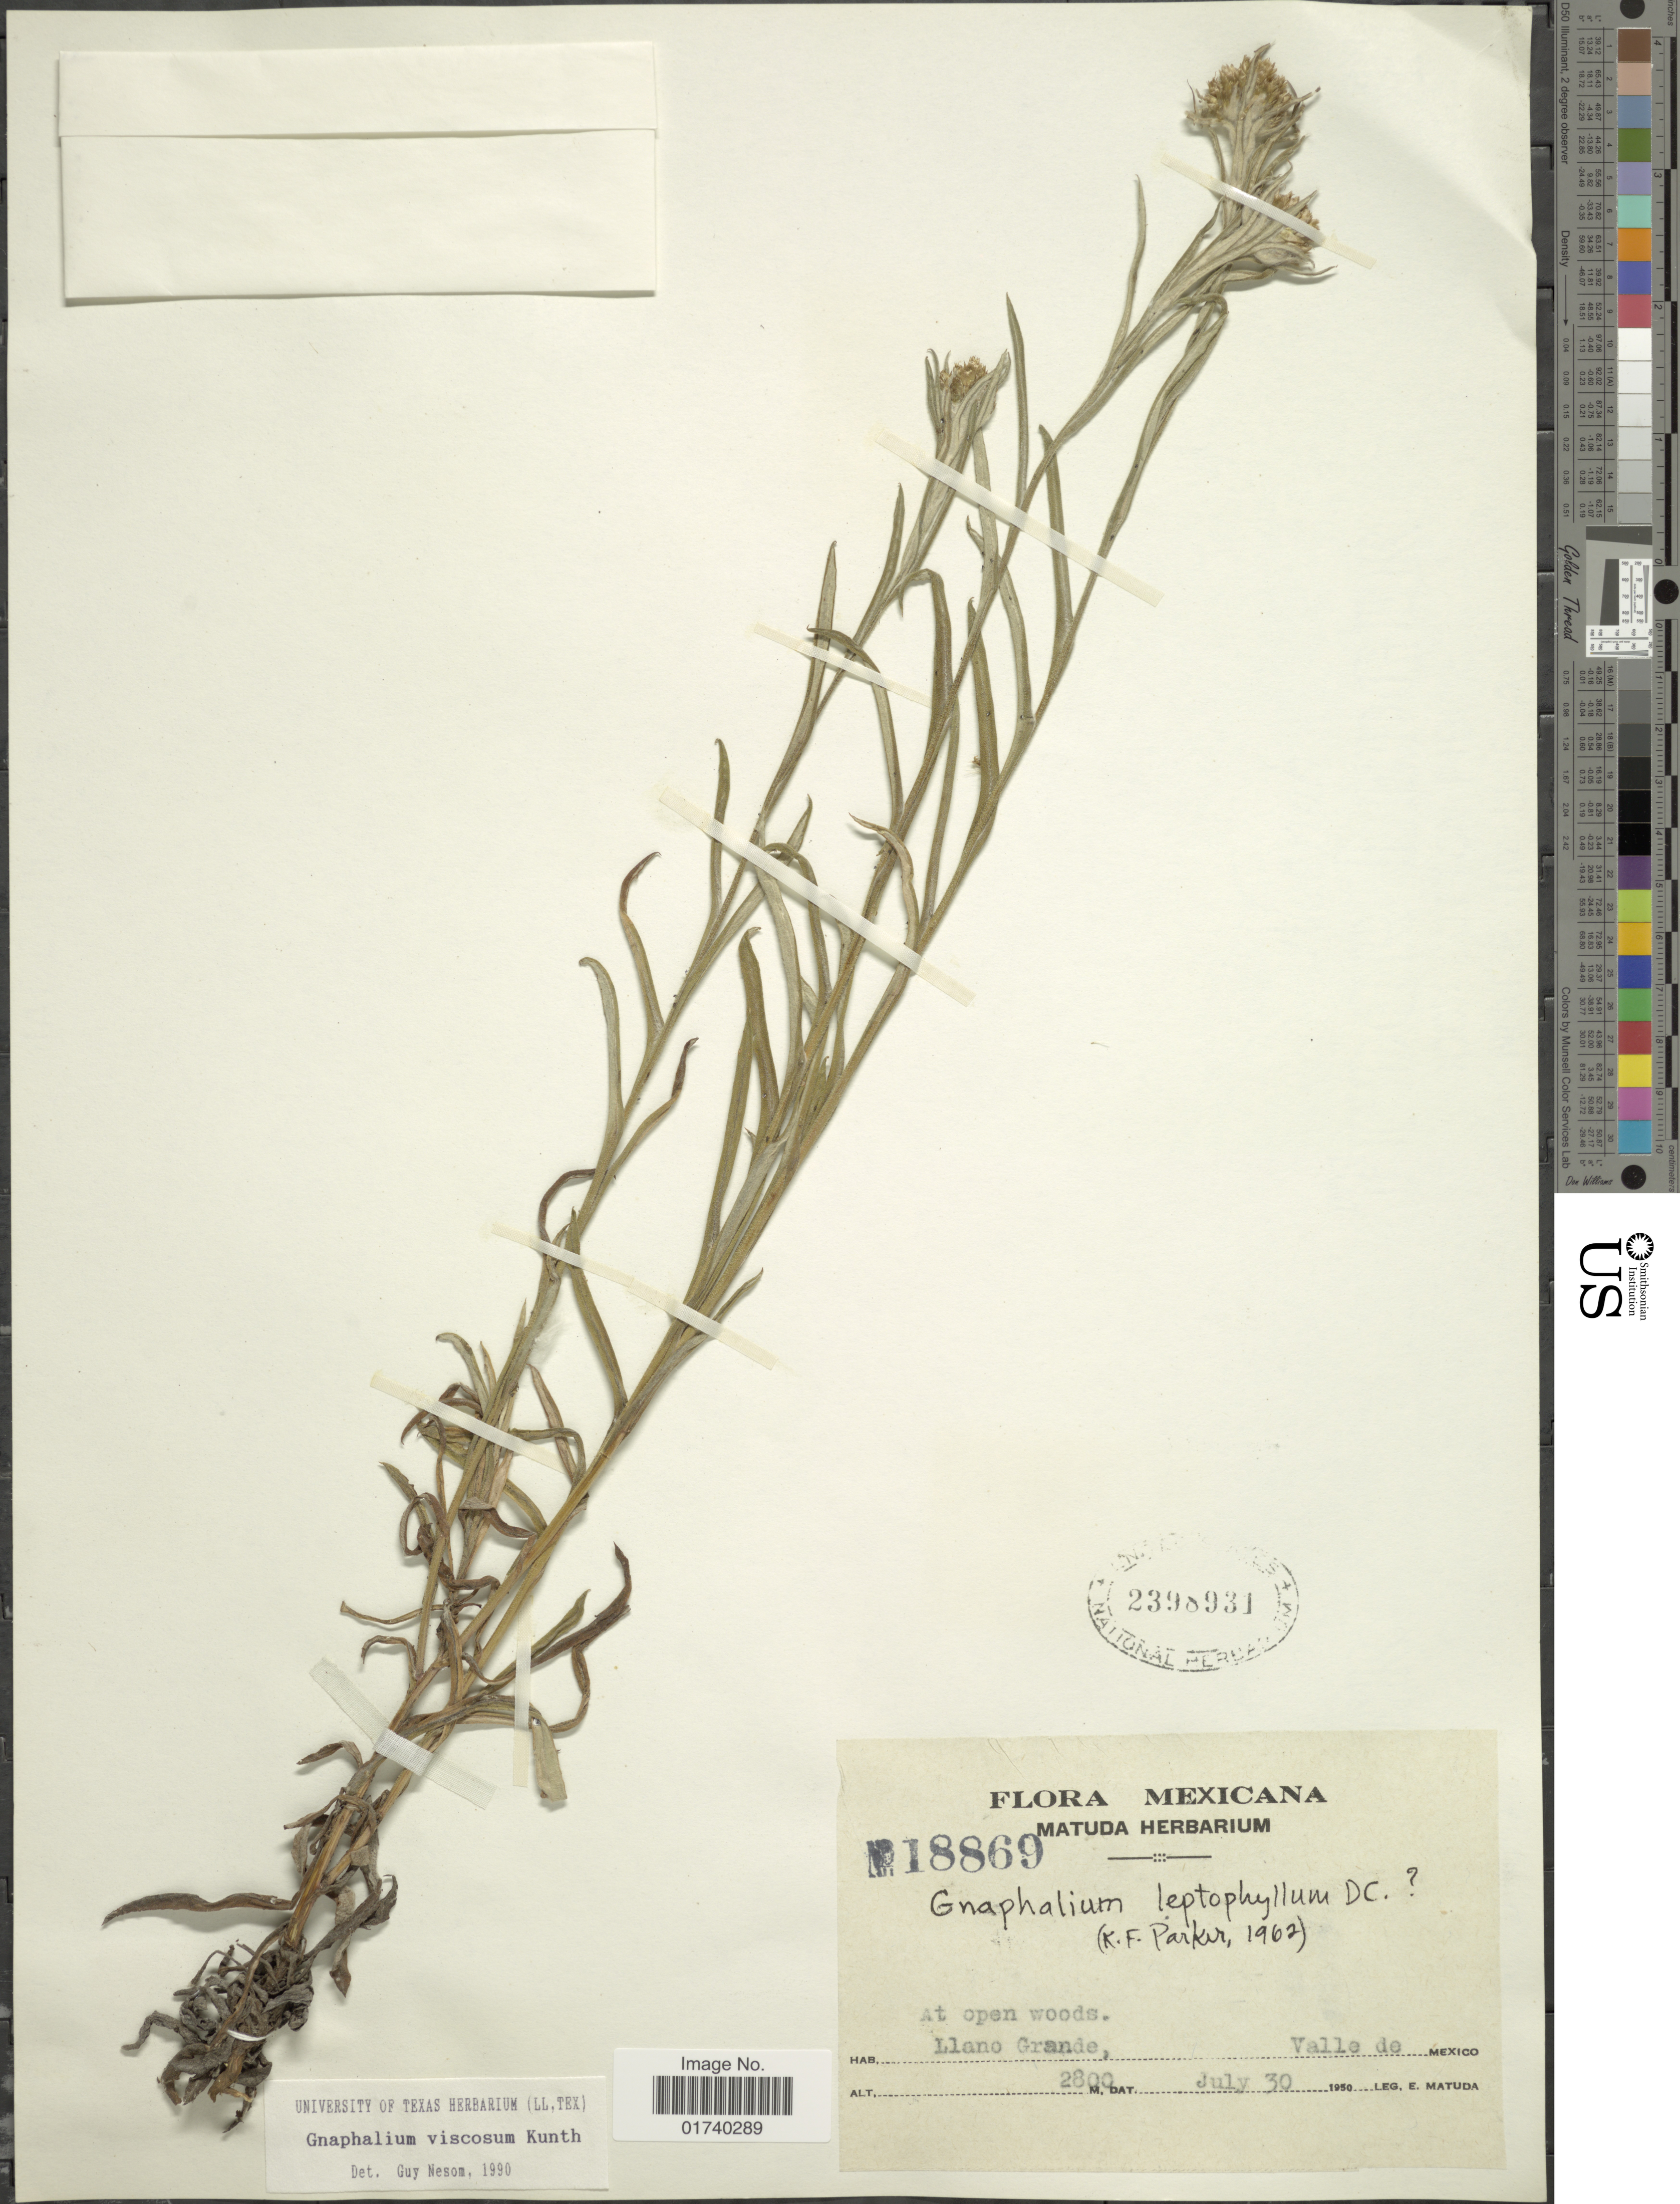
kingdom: Plantae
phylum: Tracheophyta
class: Magnoliopsida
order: Asterales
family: Asteraceae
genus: Pseudognaphalium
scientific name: Pseudognaphalium viscosum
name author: (Kunth) Anderb.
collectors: E. Matuda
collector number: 18869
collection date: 1950-07-30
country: Mexico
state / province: México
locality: At open woods, Llano Grande, Valle de Mexico.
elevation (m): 2800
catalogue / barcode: US 2398931